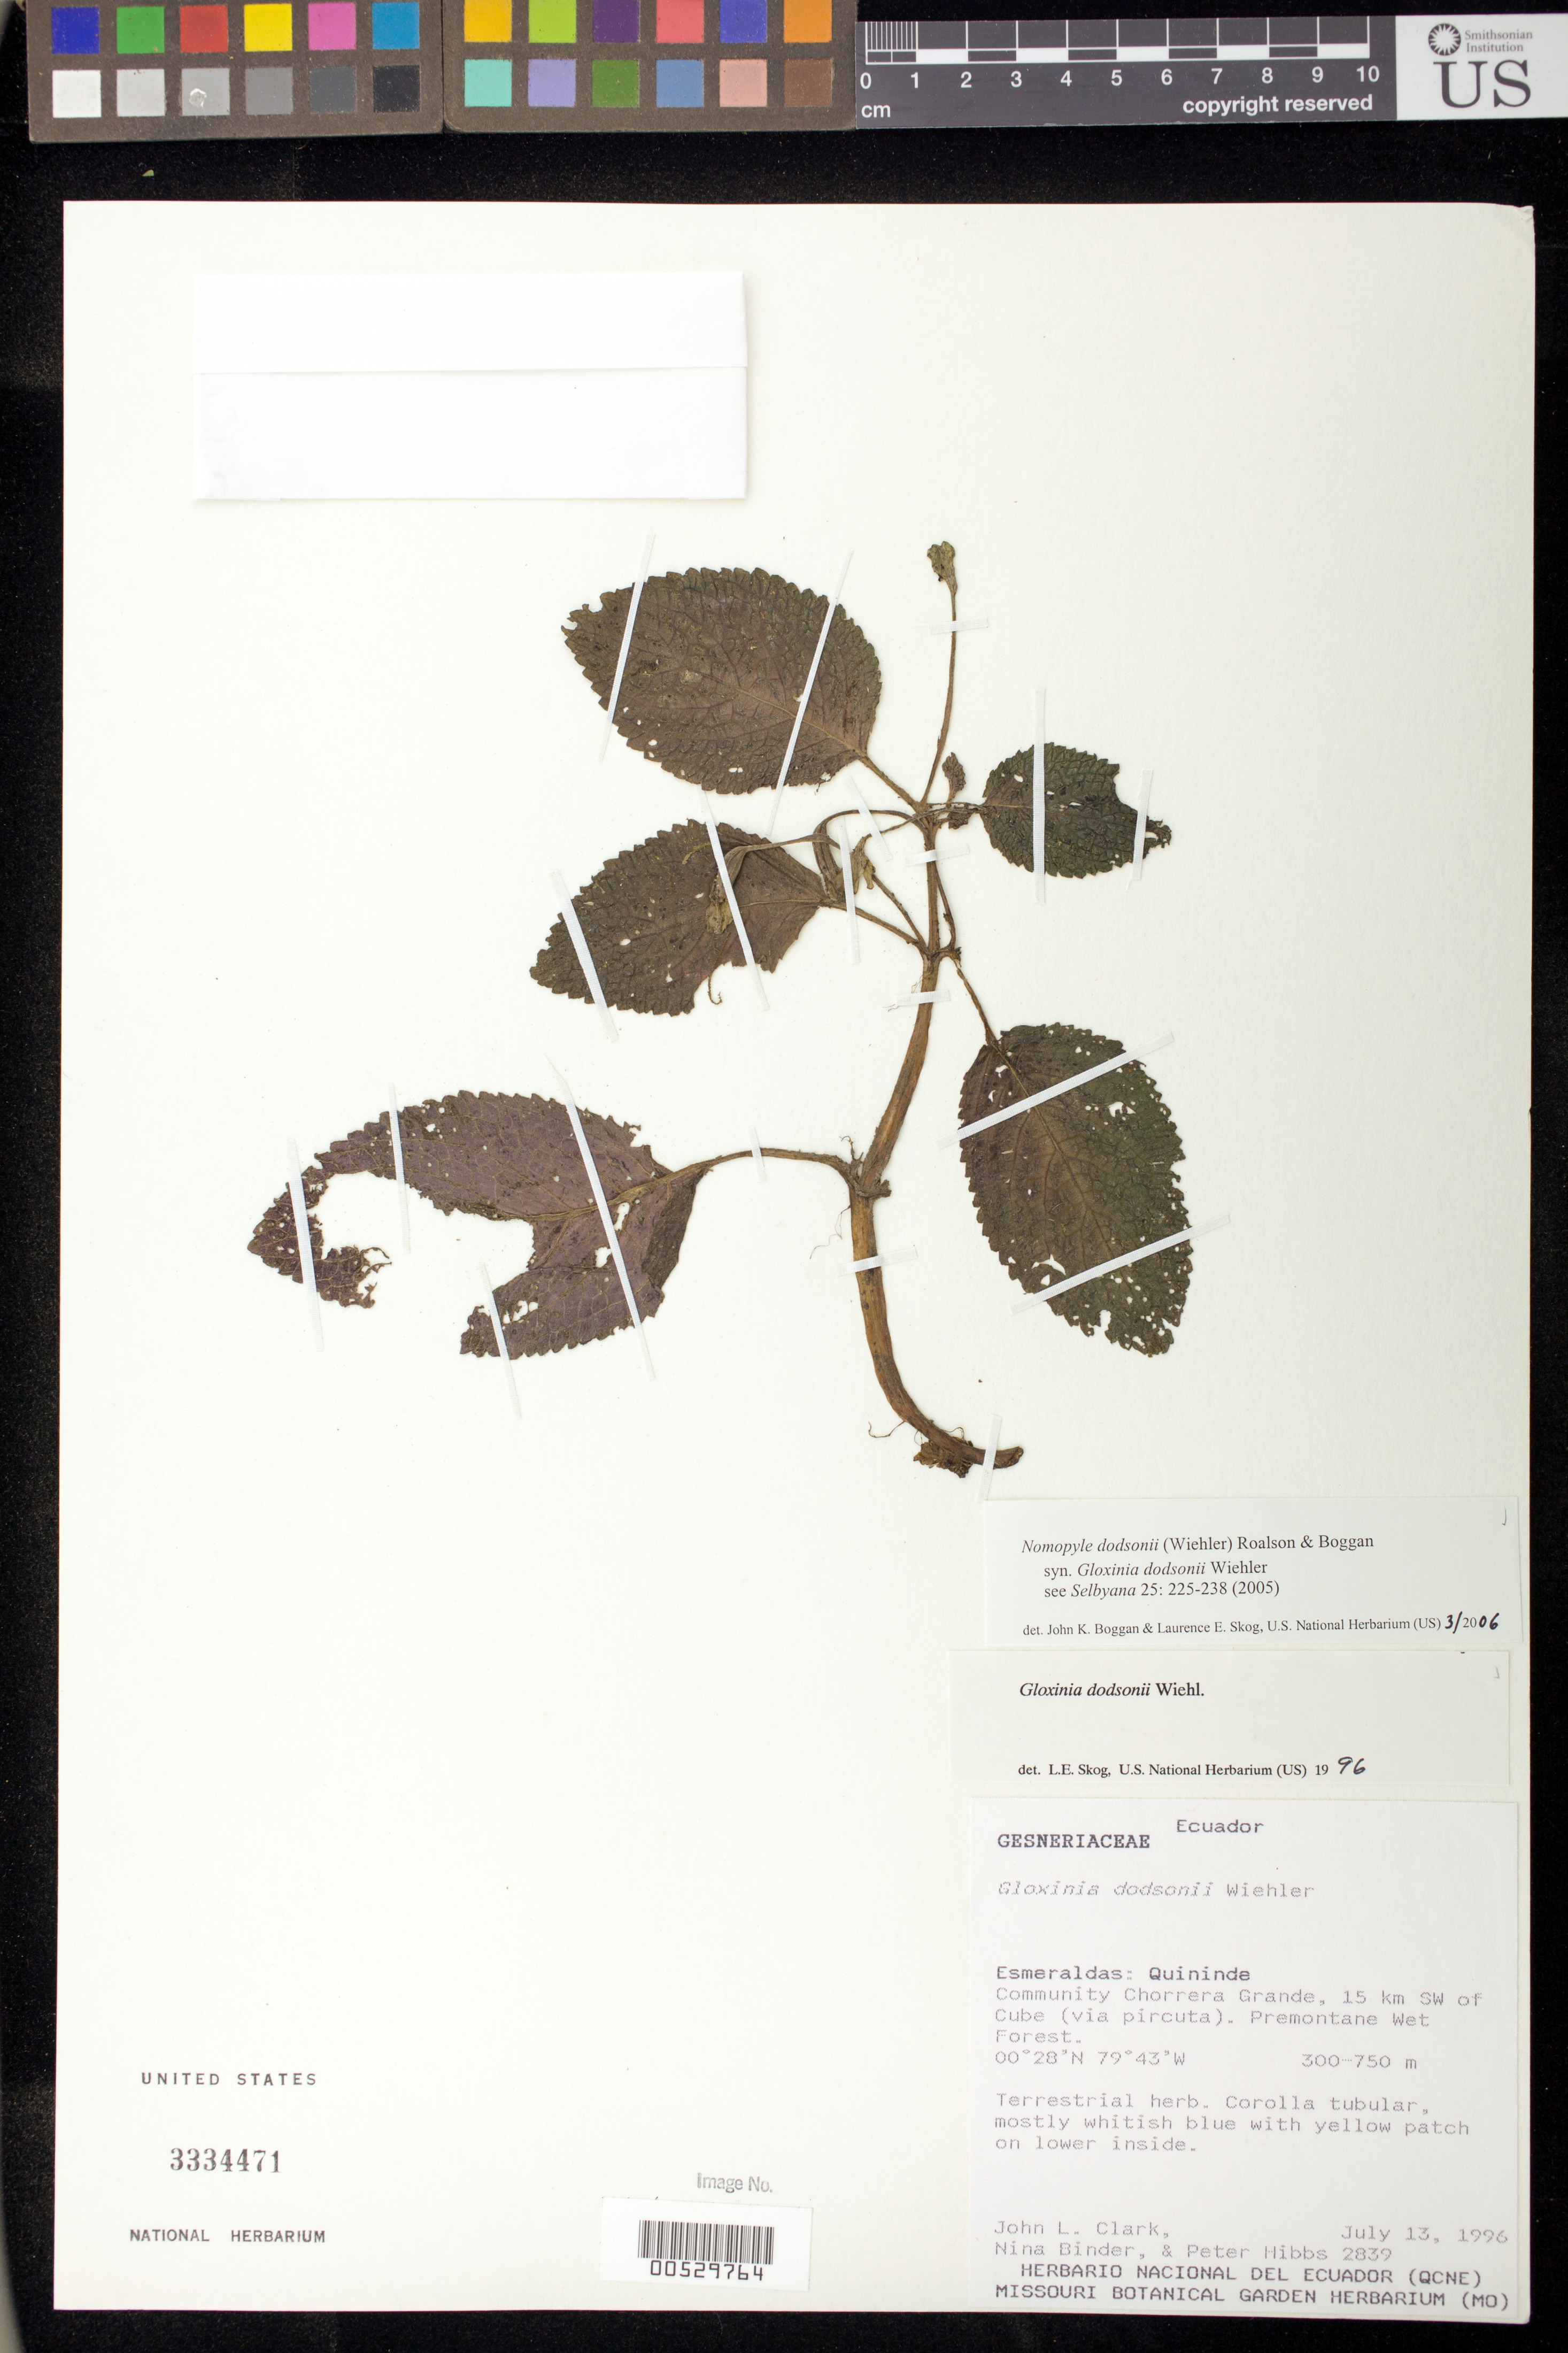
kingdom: Plantae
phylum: Tracheophyta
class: Magnoliopsida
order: Lamiales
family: Gesneriaceae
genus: Nomopyle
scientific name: Nomopyle dodsonii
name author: (Wiehler) Roalson & Boggan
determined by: Boggan, J. K.; Skog, L. E.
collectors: J. L. Clark, N. Binder & P. Hibbs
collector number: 2839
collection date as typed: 13 Jul 1996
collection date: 1996-07-13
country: Ecuador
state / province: Esmeraldas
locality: Quininde, community Chorrera Grande, 15 km SW of Cube (via pircuta)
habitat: Premontane wet forest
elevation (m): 300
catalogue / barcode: US 3334471